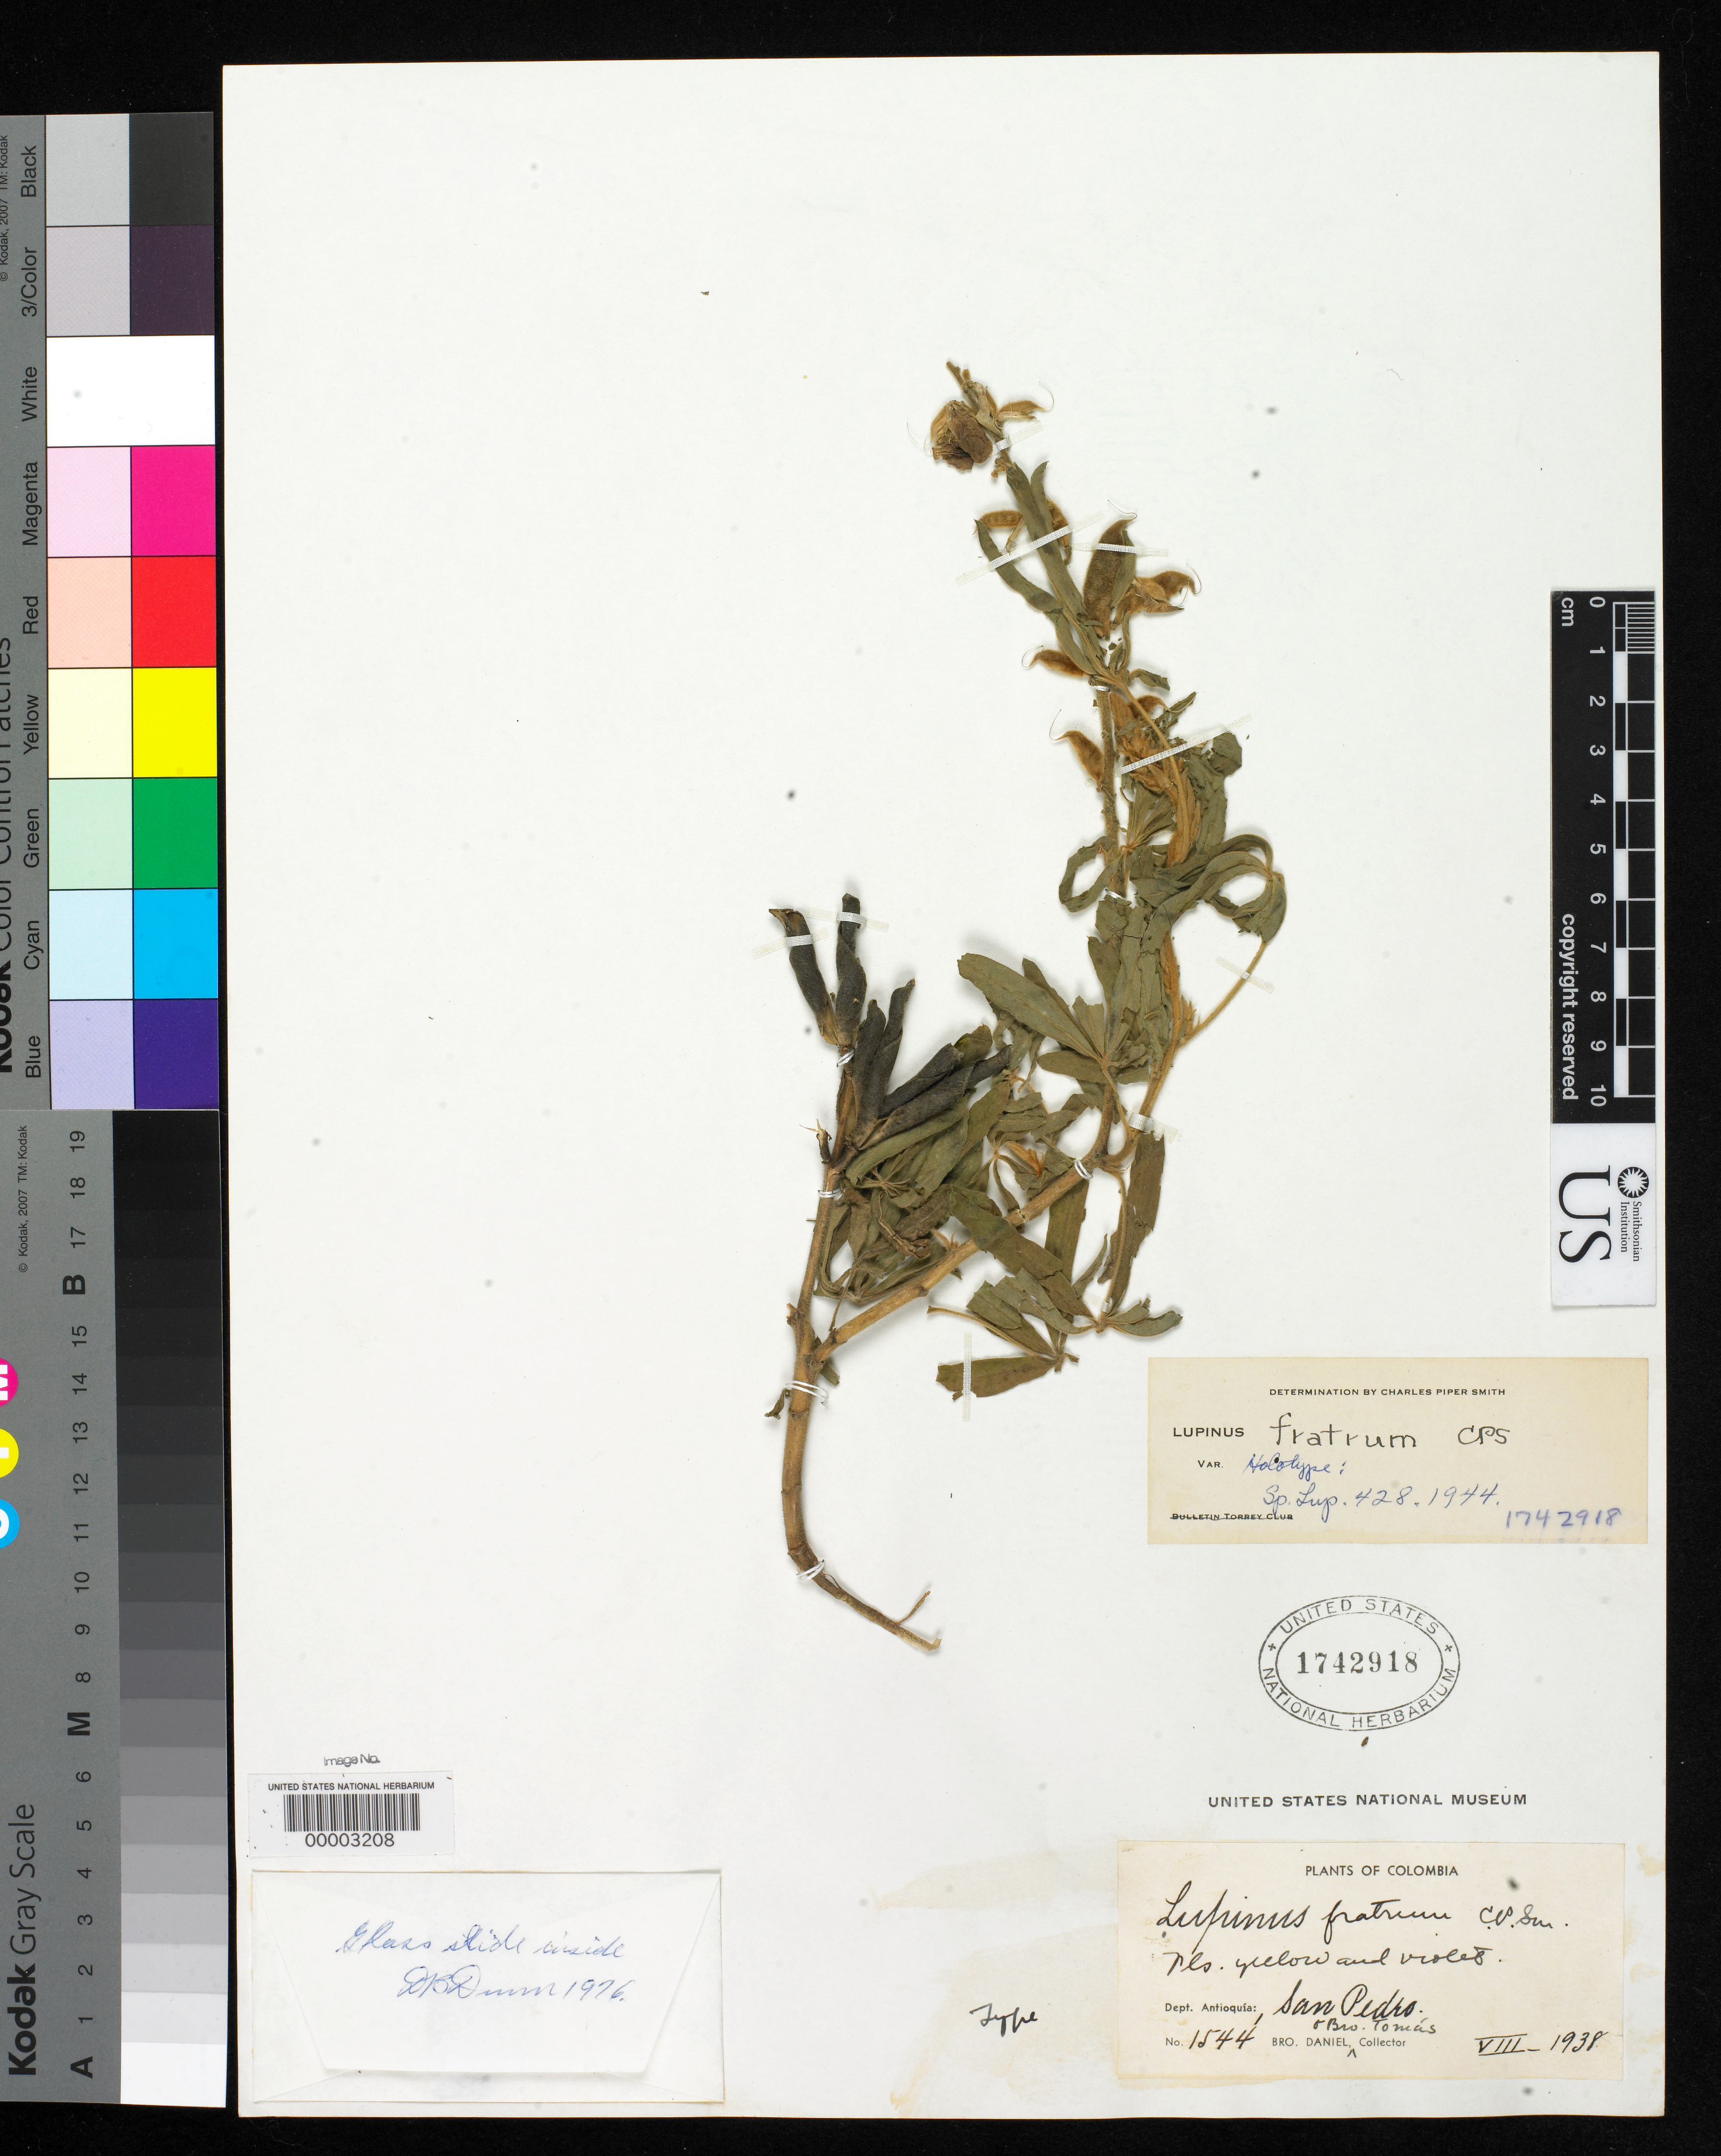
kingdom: Plantae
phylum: Tracheophyta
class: Magnoliopsida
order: Fabales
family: Fabaceae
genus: Lupinus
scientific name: Lupinus fratrum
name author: C.P. Sm.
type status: Holotype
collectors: Bro. Daniel & B. Tomas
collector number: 1544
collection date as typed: Aug 1938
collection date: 1938-08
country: Colombia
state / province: Antioquia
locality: San Pedro.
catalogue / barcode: US 1742918